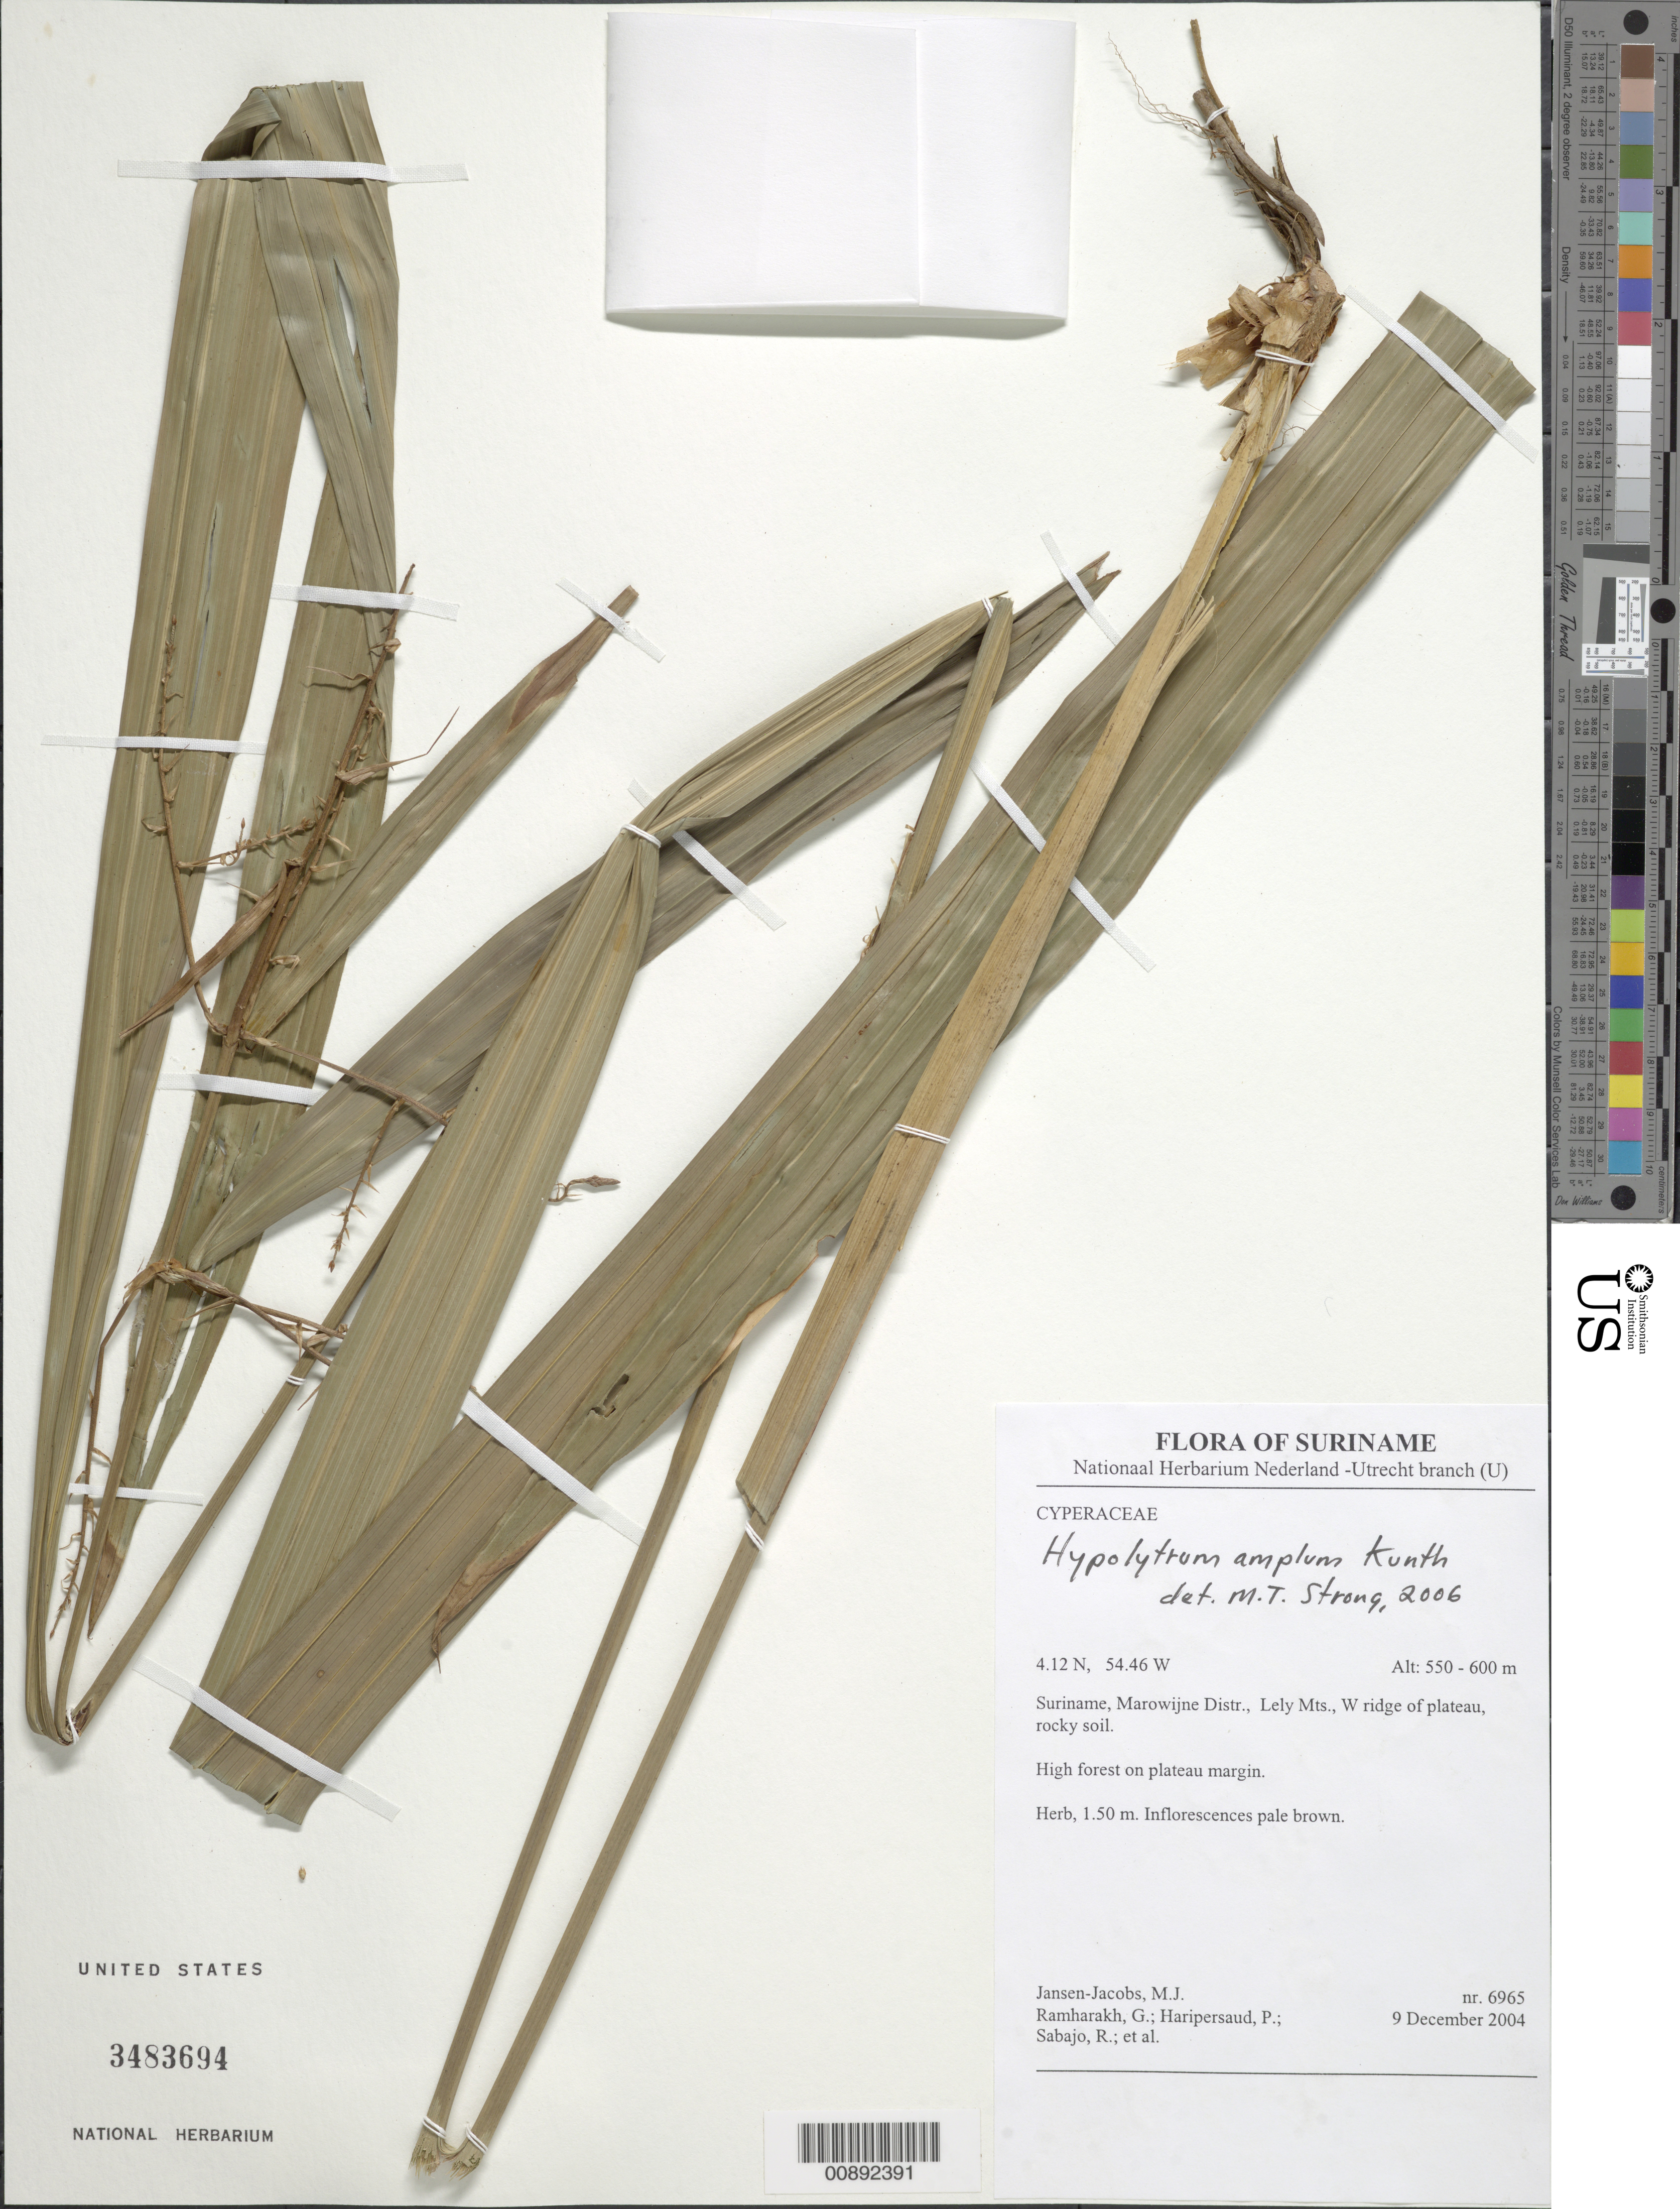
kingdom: Plantae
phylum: Tracheophyta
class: Liliopsida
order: Poales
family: Cyperaceae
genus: Hypolytrum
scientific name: Hypolytrum amplum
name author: Poepp. & Kunth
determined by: Strong, M. T., (US), Smithsonian Institution - National Museum of Natural History (UNITED STATES)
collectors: M. J. Jansen-Jacobs et al.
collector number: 6965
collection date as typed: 9-Dec-04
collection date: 2004-12-09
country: Suriname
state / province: Marowijne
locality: Lely Mts, W ridge of plateau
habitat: High forest on plateau margin, rocky soil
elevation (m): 550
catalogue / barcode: US 3483694